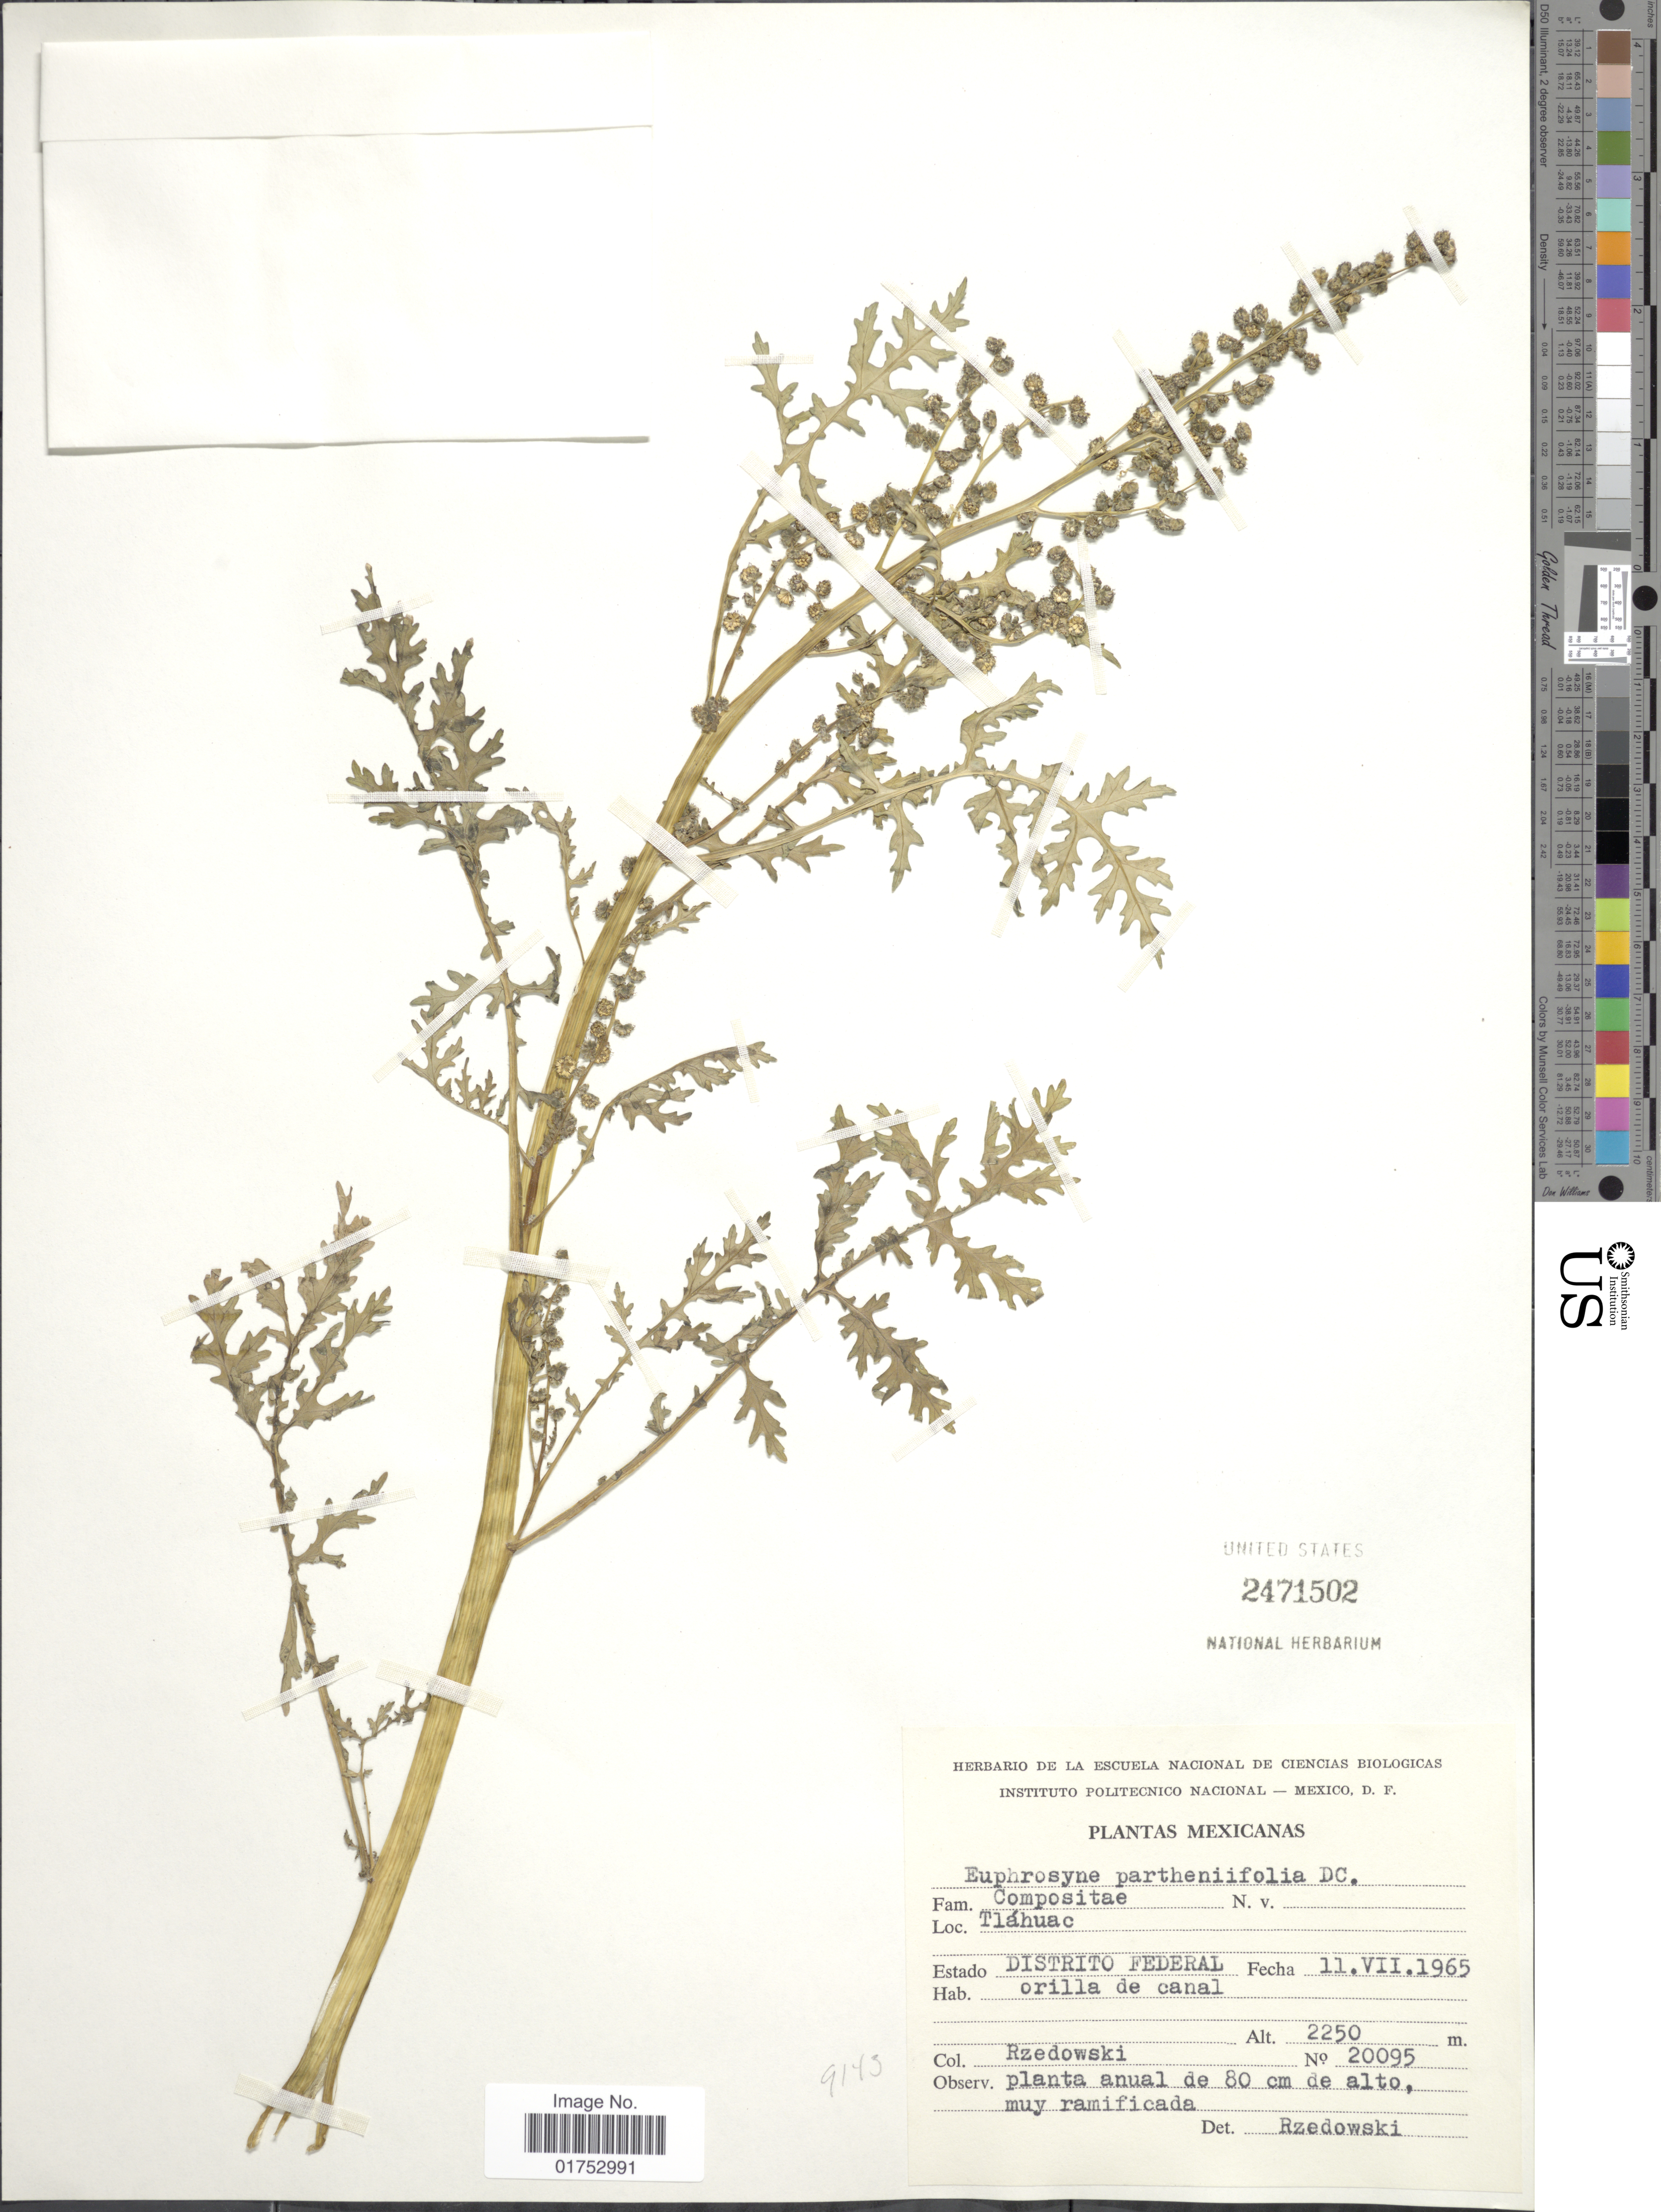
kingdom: Plantae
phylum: Tracheophyta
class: Magnoliopsida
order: Asterales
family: Asteraceae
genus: Euphrosyne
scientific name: Euphrosyne parthenifolia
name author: DC.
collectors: Rzedowski, --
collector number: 20095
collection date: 1965-07-11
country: Mexico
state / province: Distrito Federal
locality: Tlahuac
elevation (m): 2250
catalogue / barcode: US 2471502